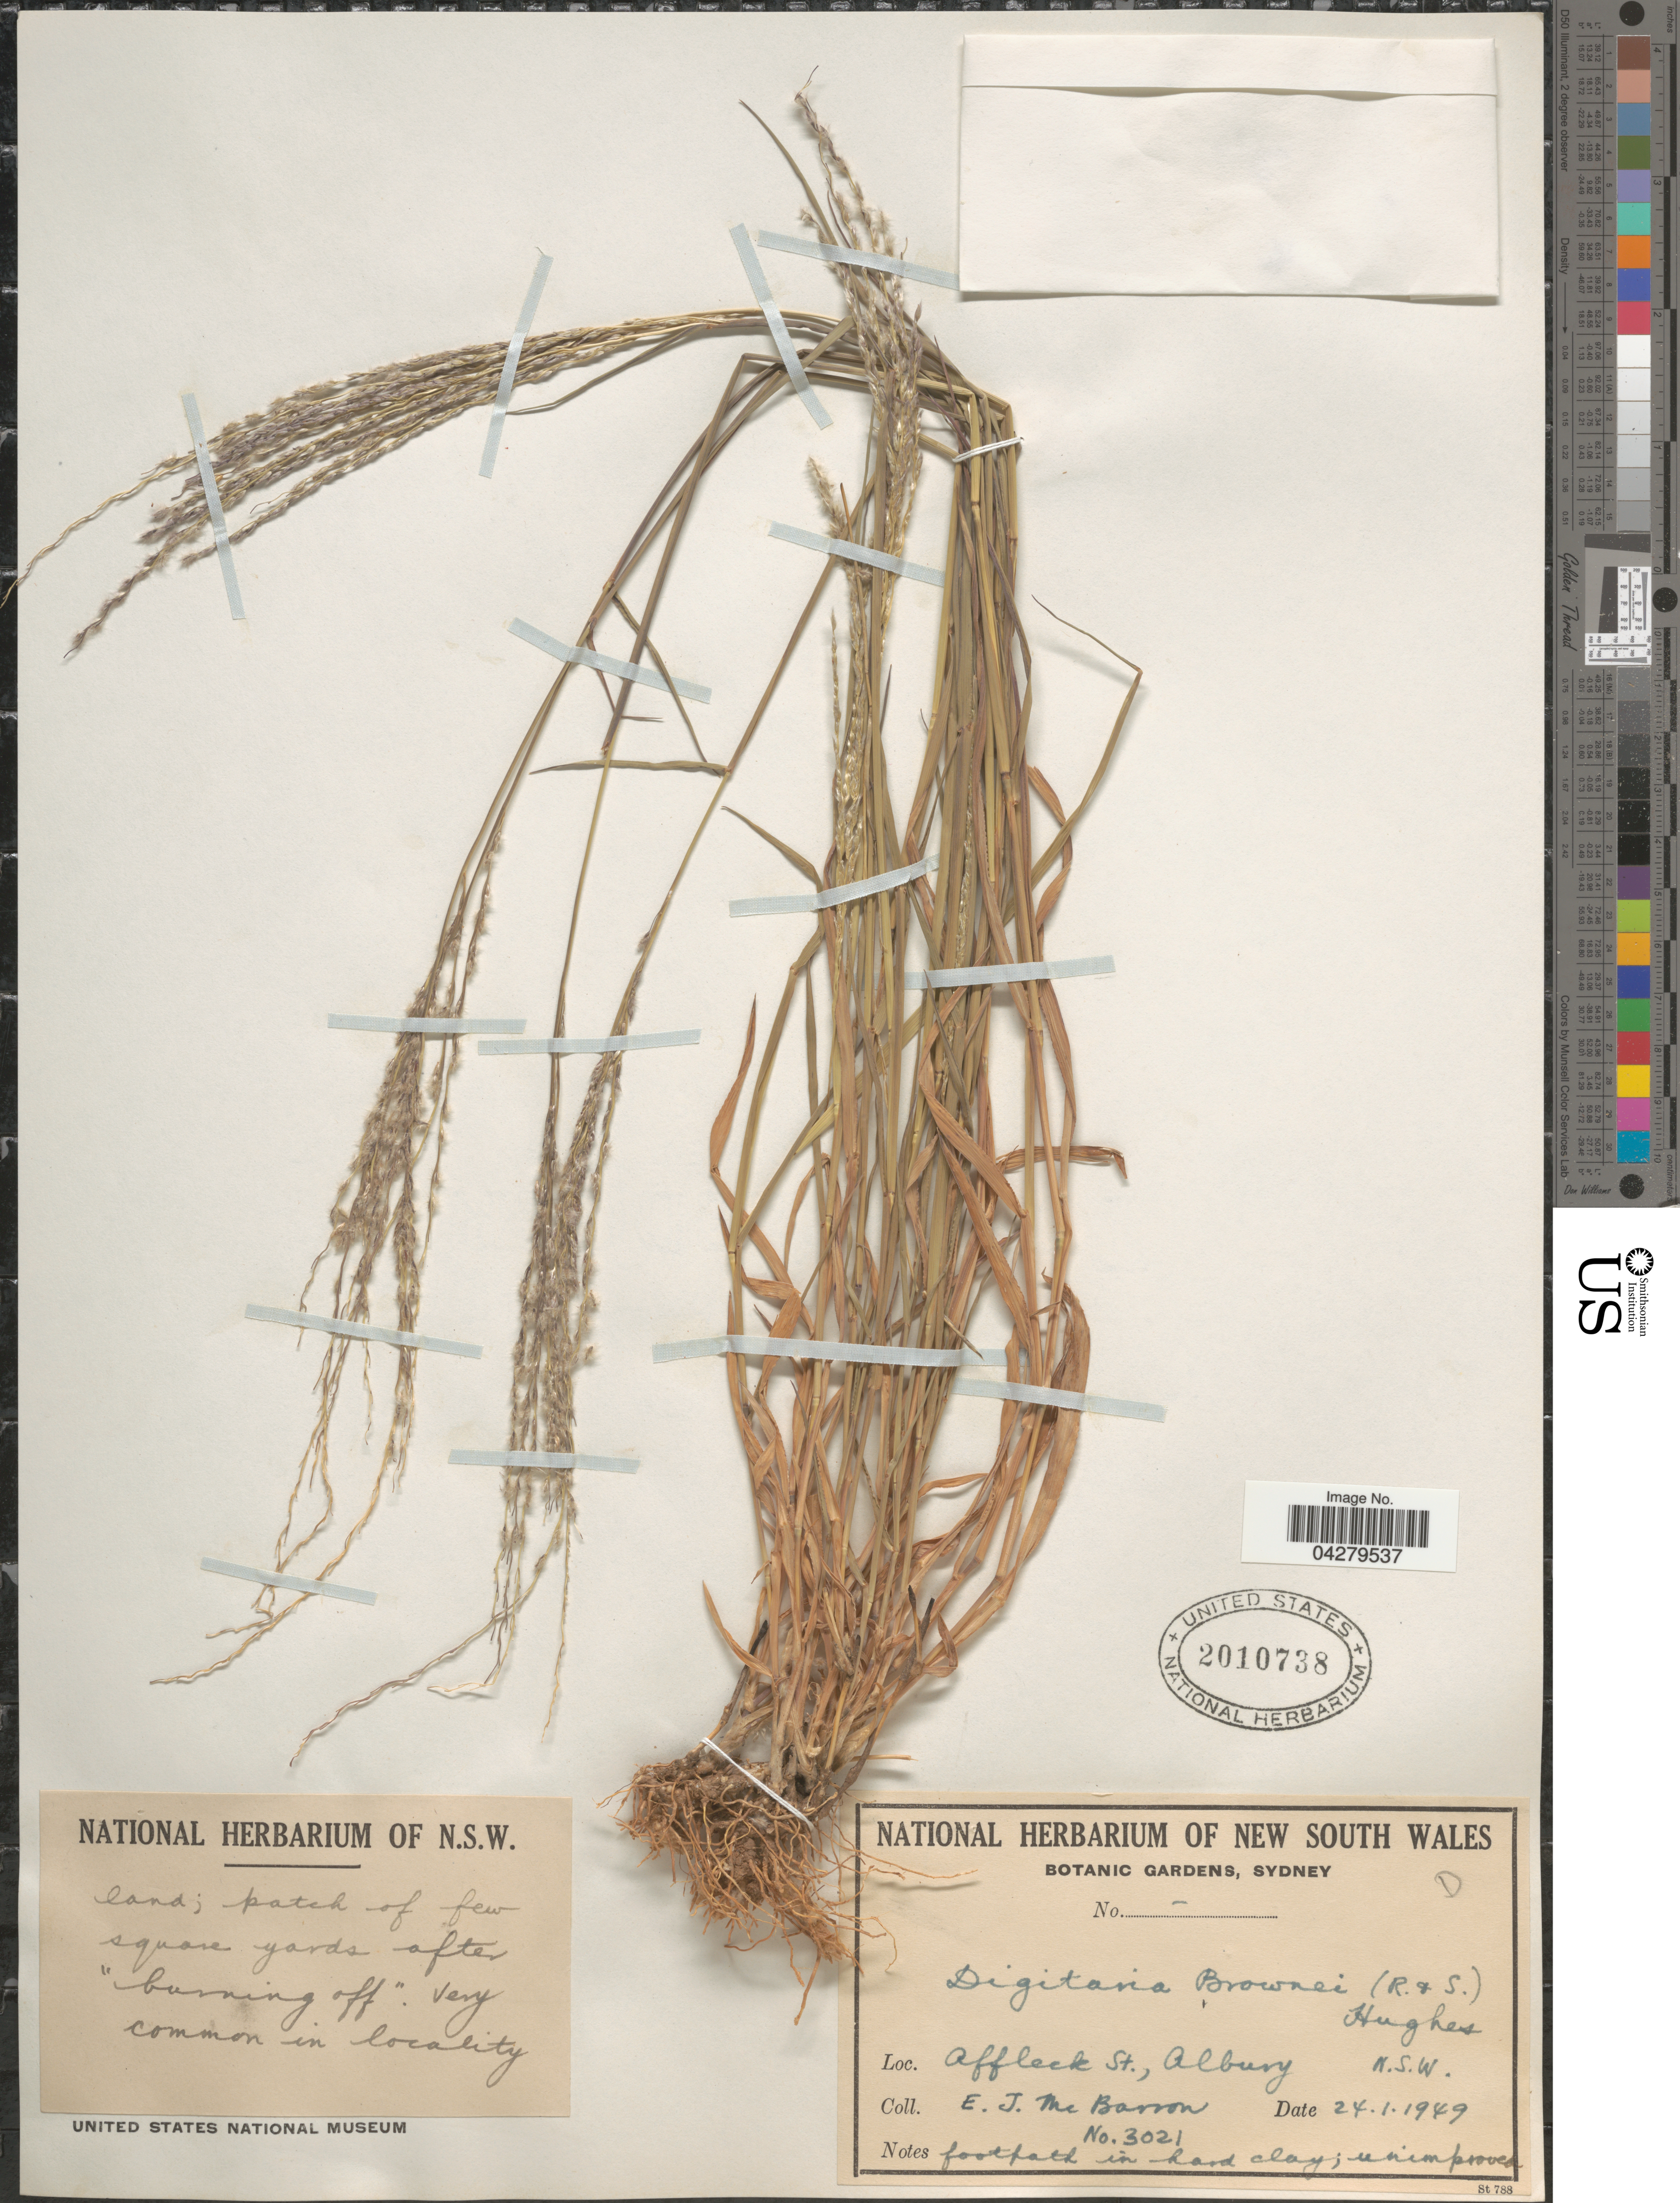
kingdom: Plantae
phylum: Tracheophyta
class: Liliopsida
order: Poales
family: Poaceae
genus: Digitaria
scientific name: Digitaria brownii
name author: (Roem. & Schult.) Hughes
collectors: E. McBarron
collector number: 3021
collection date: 1949-01-24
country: Australia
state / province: New South Wales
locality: Affleck St., Albury.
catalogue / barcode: US 2010738